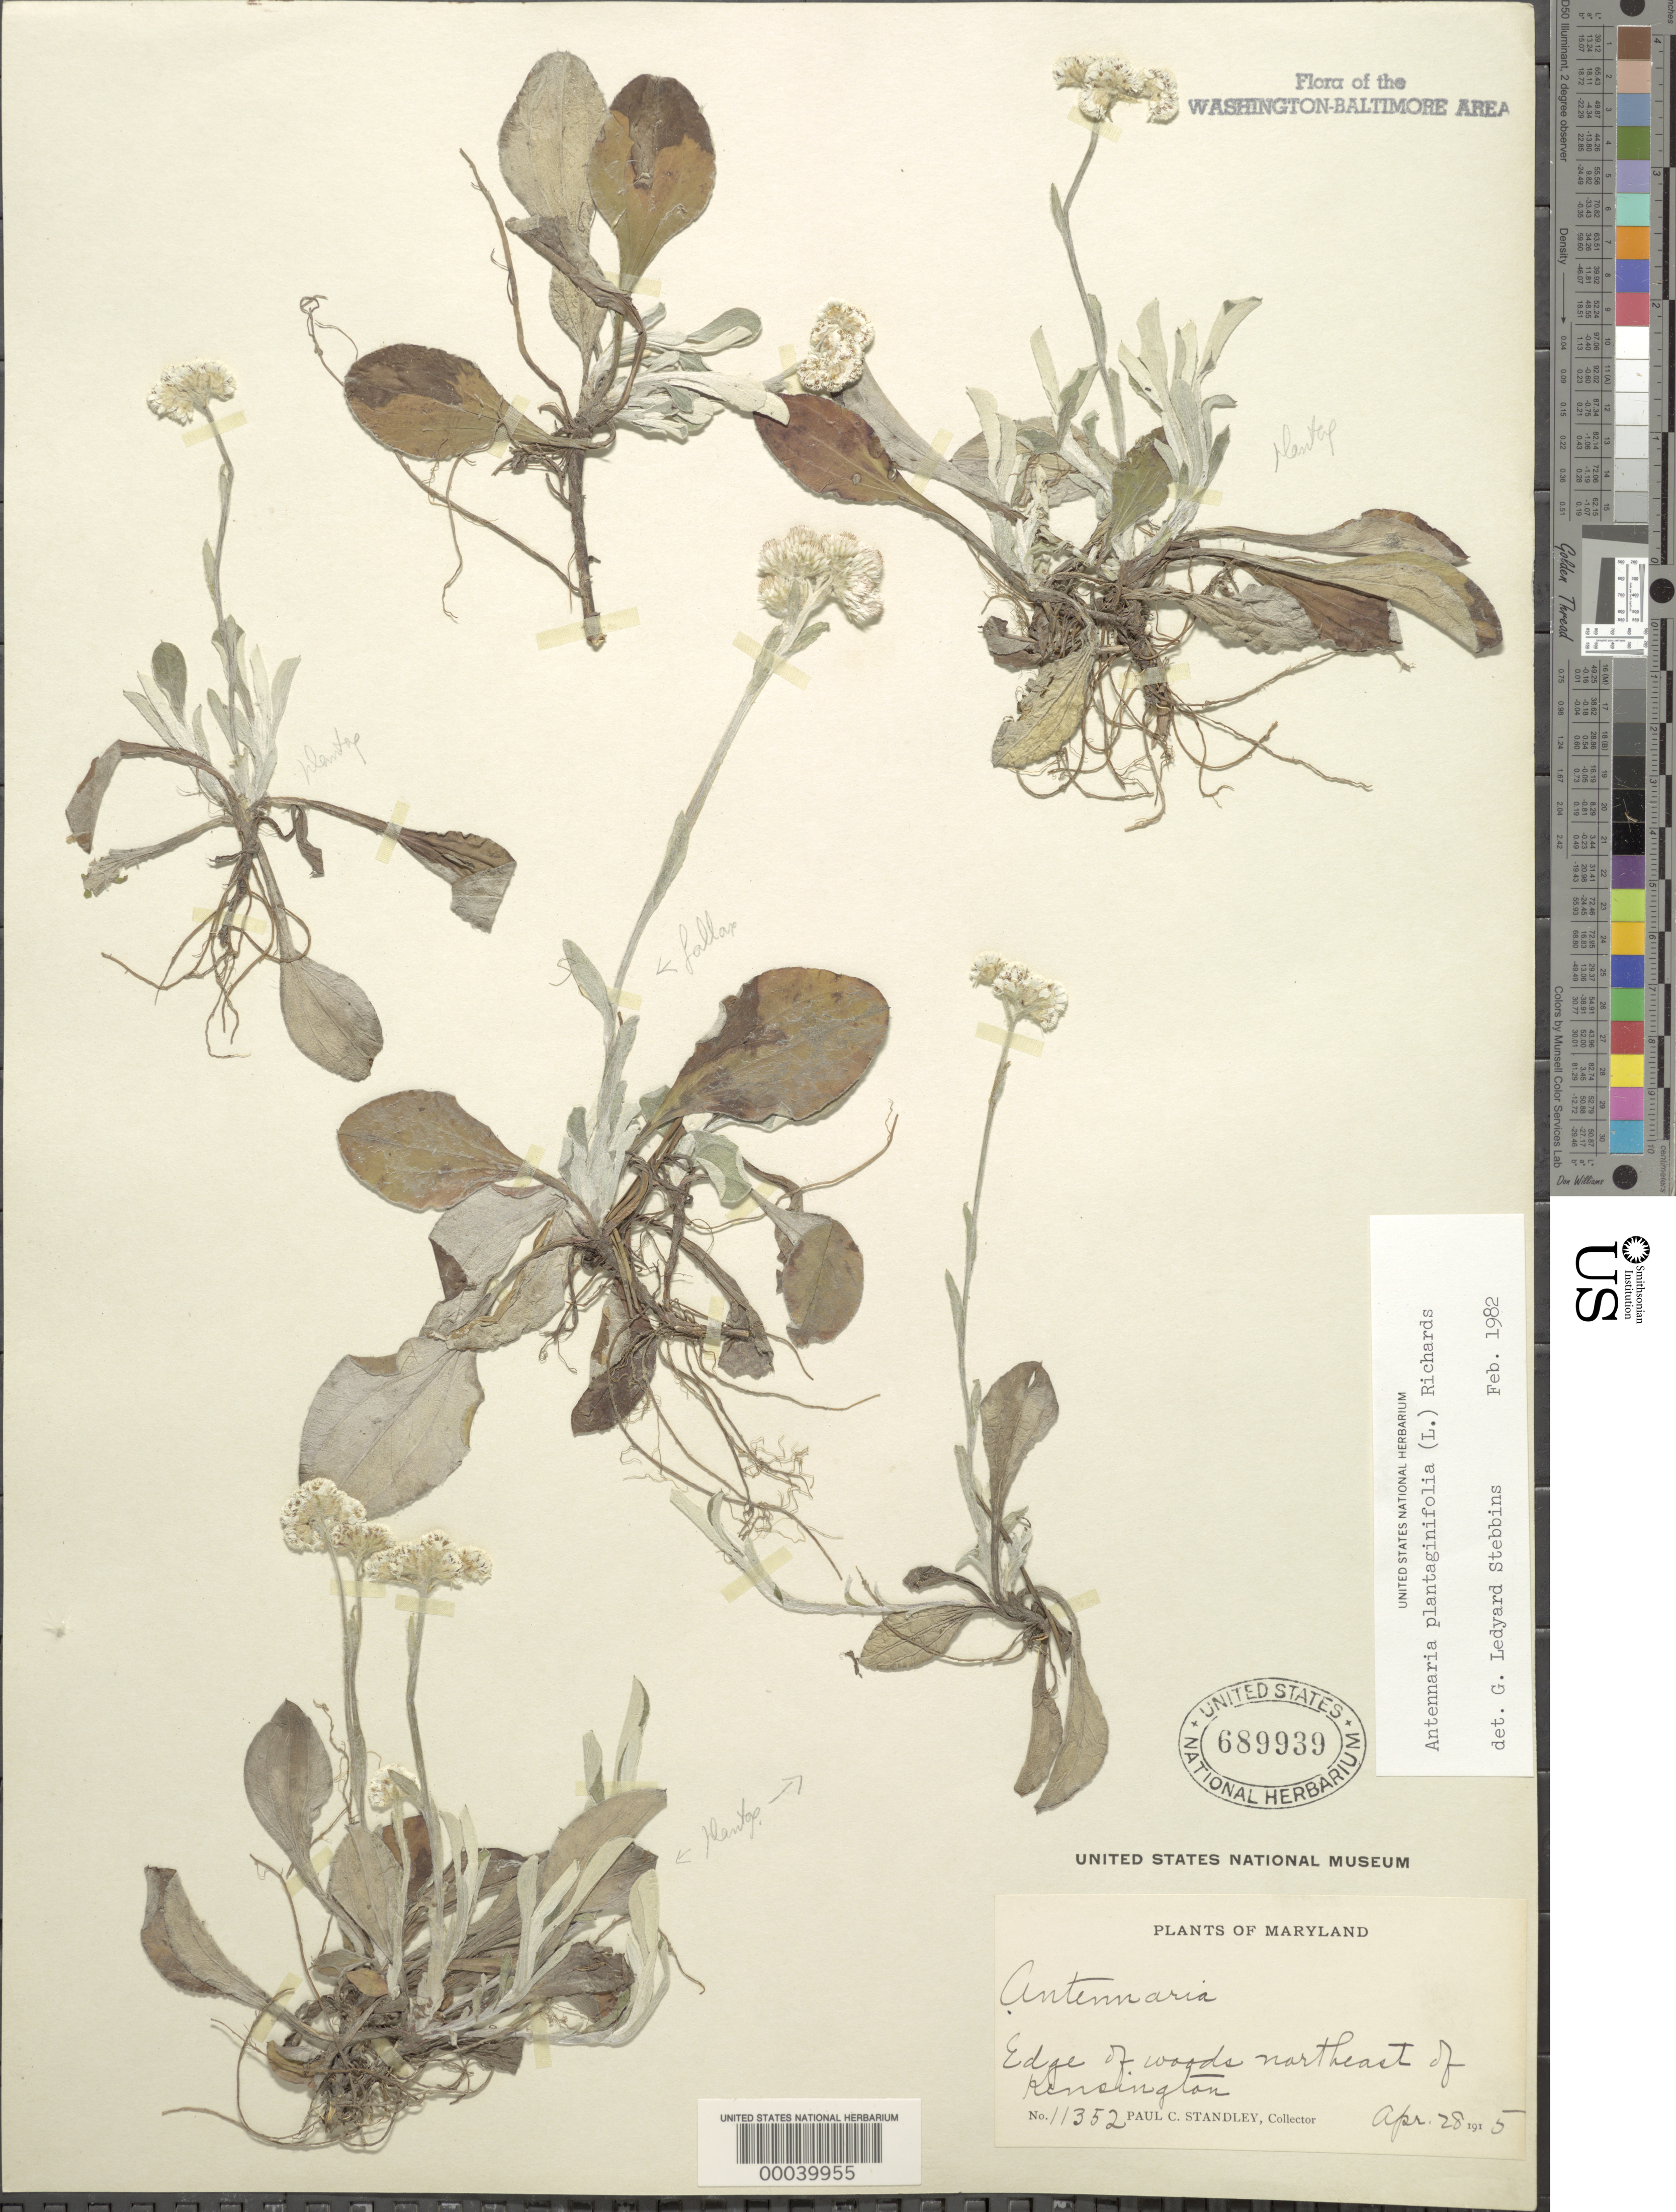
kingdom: Plantae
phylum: Tracheophyta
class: Magnoliopsida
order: Asterales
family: Asteraceae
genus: Antennaria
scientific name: Antennaria plantaginifolia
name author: (L.) Richardson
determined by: Stebbins, G. L.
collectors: P. C. Standley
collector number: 11352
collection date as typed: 28 Apr 1915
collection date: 1915-04-28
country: United States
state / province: Maryland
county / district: Montgomery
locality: NE of Kensington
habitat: Edge of woods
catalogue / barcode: US 689939